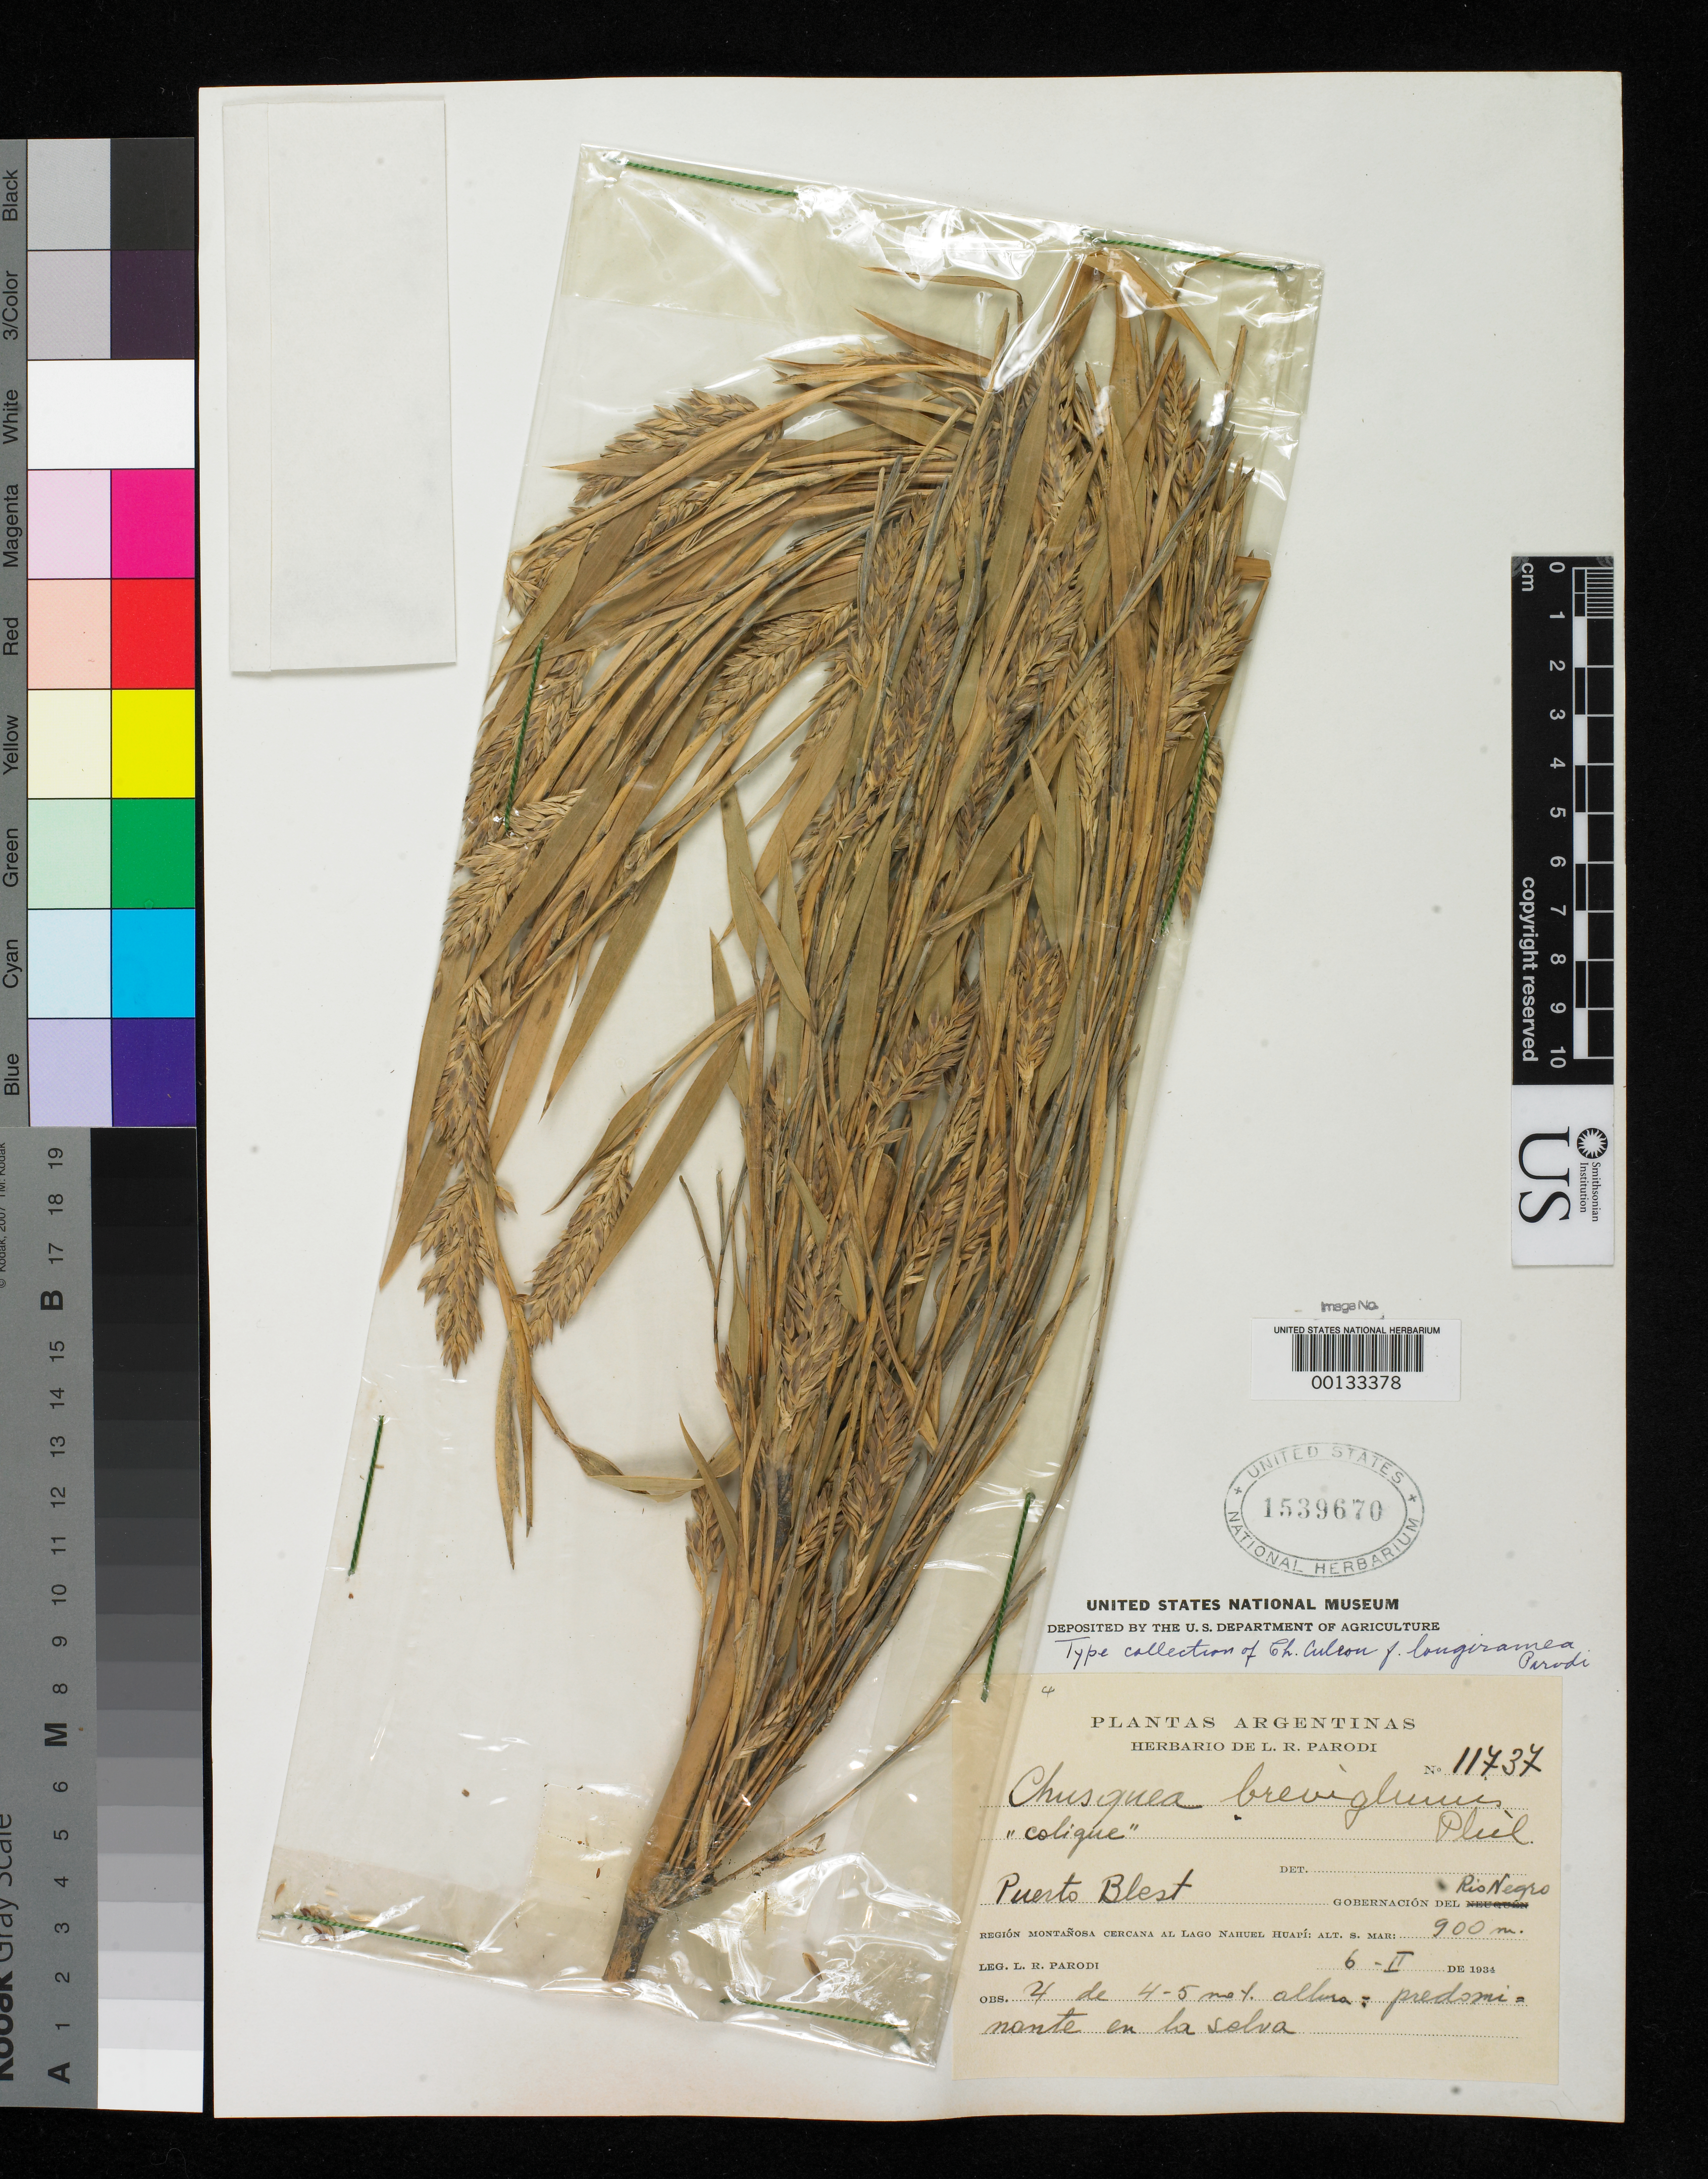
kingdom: Plantae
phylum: Tracheophyta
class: Liliopsida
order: Poales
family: Poaceae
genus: Chusquea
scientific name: Chusquea culeou f. longiramea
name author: Parodi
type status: Isotype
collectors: L. R. Parodi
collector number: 11737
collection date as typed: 06 Feb 1934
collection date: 1934-02-06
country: Argentina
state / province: Río Negro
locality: Puerto Blest.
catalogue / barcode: US 1539670